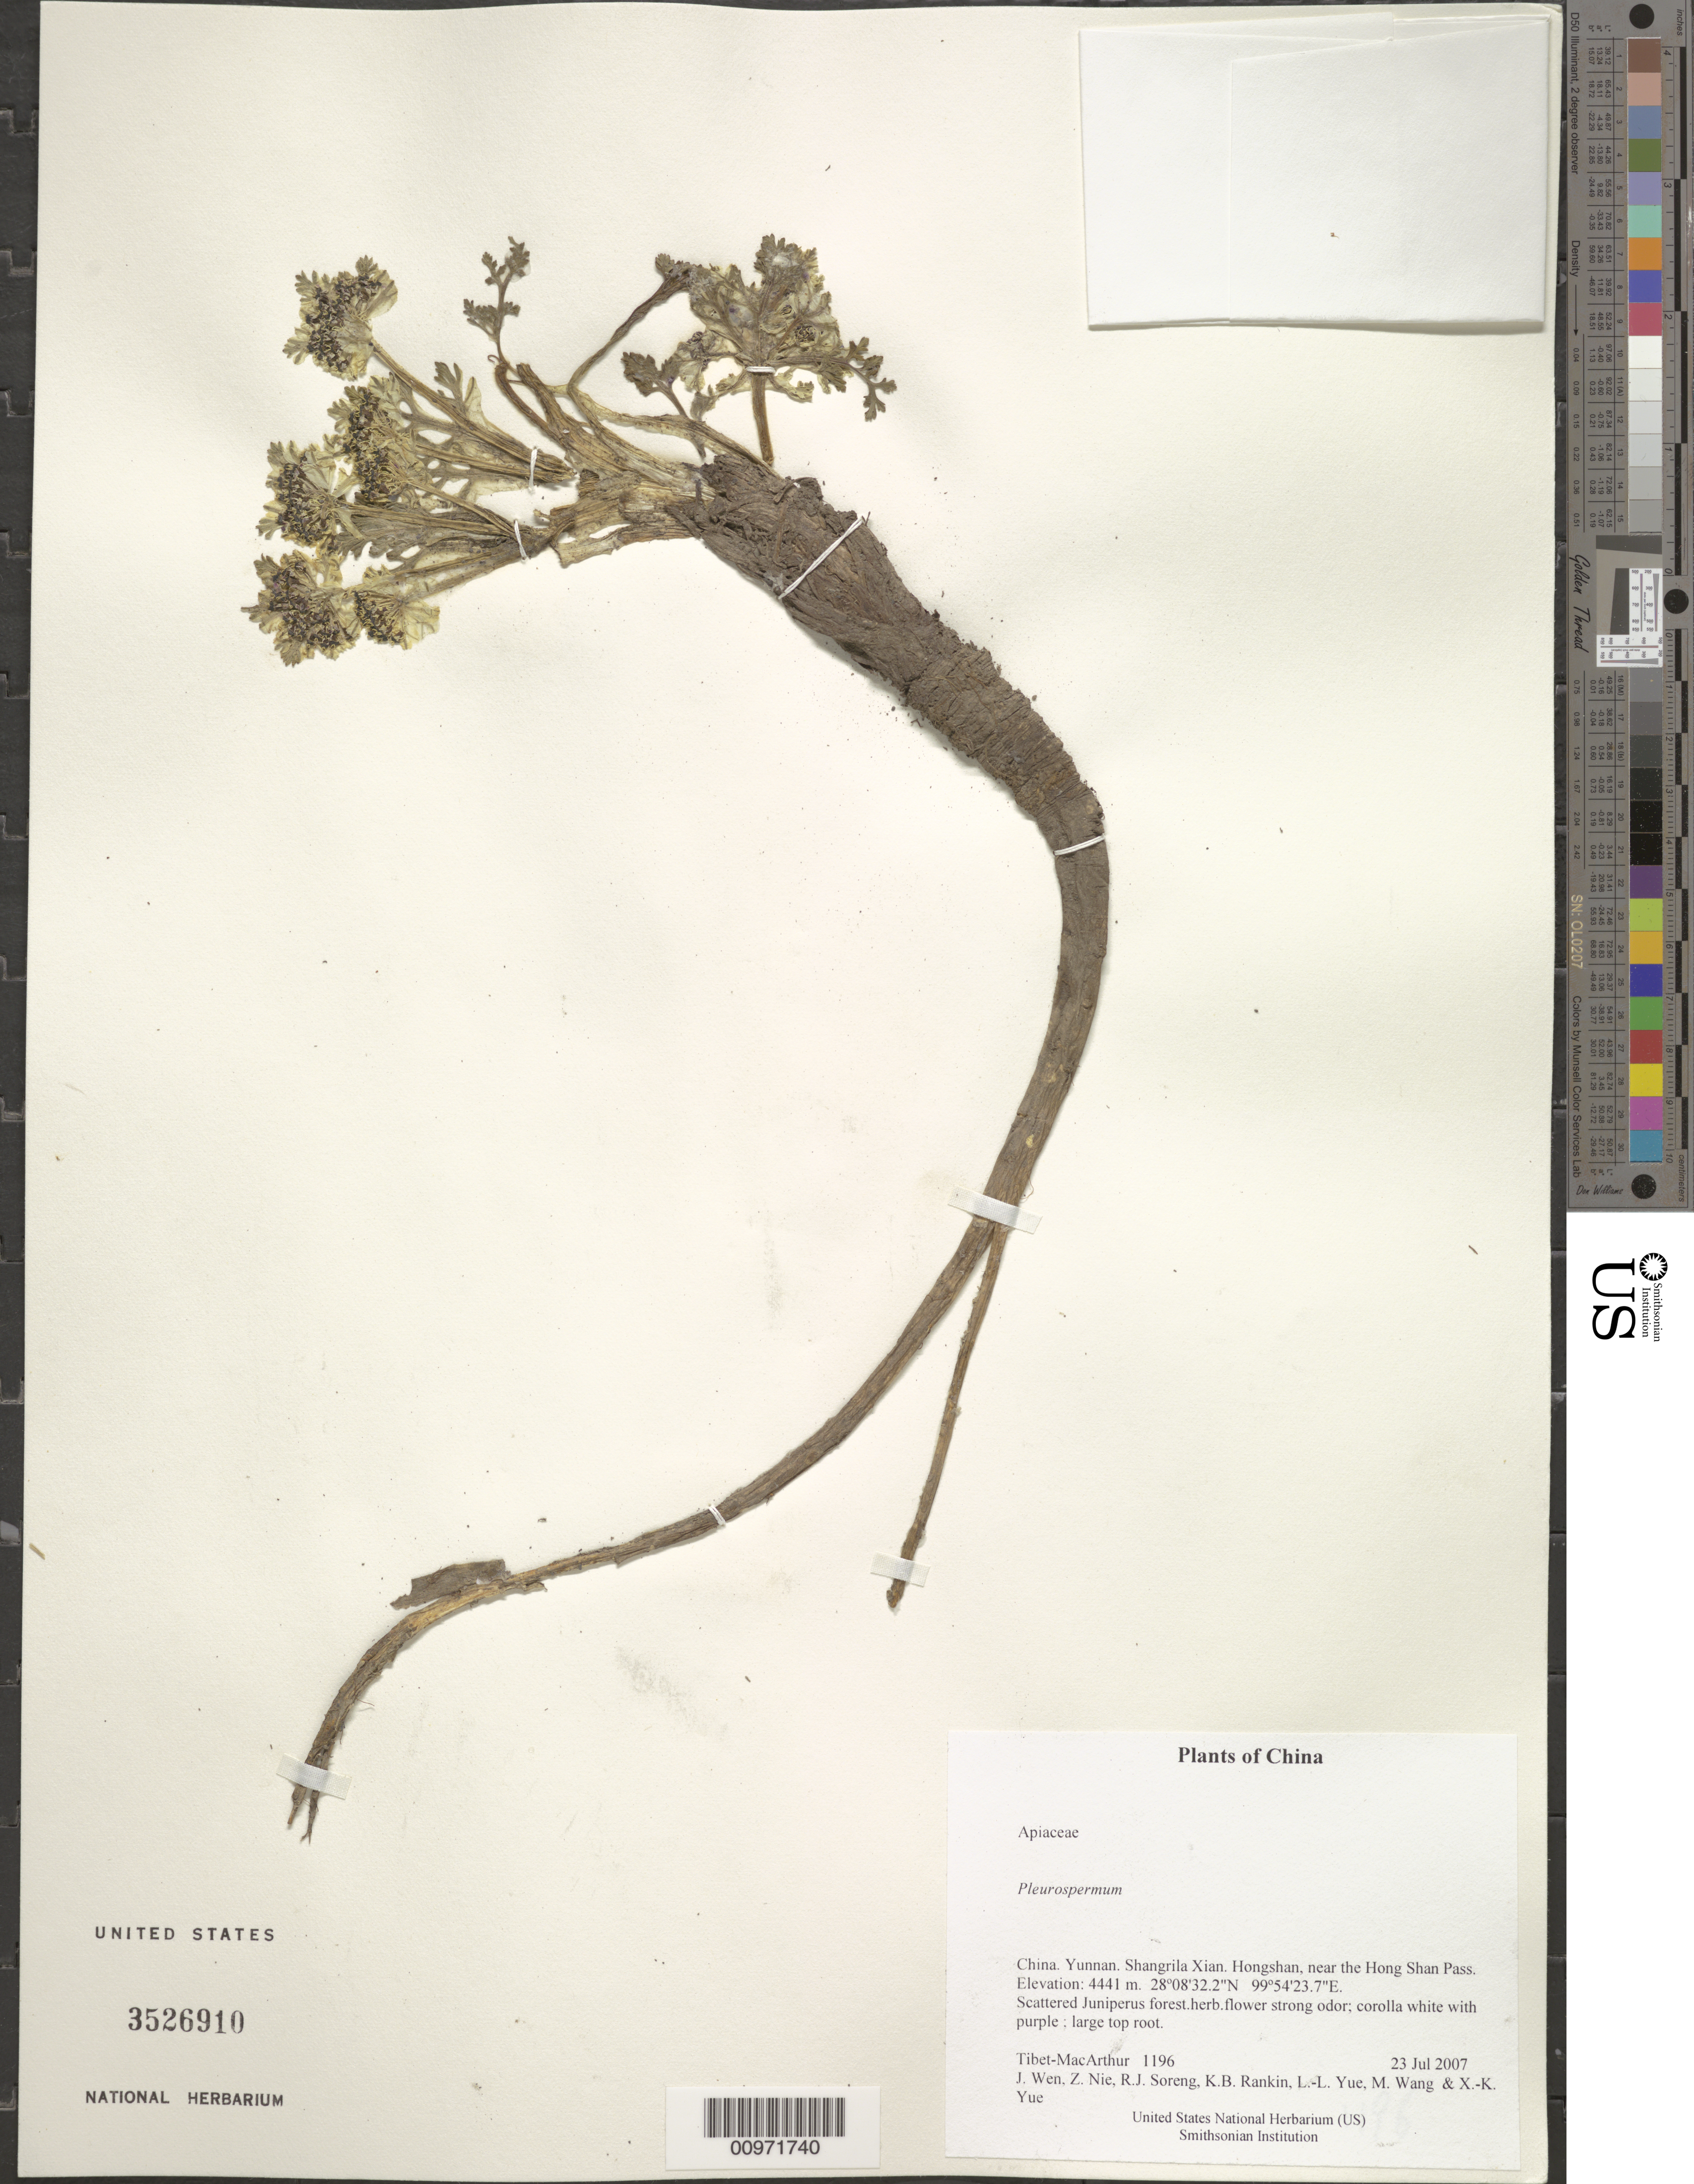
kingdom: Plantae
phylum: Tracheophyta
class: Magnoliopsida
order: Apiales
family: Apiaceae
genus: Pleurospermum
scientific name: Pleurospermum sp.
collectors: Tibet-MacArthur, J. Wen, Z. Nie, R. J. Soreng, K. Rankin, L. Yue, M. Wang & X. Yue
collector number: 1196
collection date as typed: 23 Jul 2007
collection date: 2007-07-23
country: China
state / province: Yunnan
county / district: Shangrila Xian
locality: Hongshan, near the Hong Shan Pass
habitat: Scattered Juniperus forest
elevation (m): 4441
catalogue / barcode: US 3526910